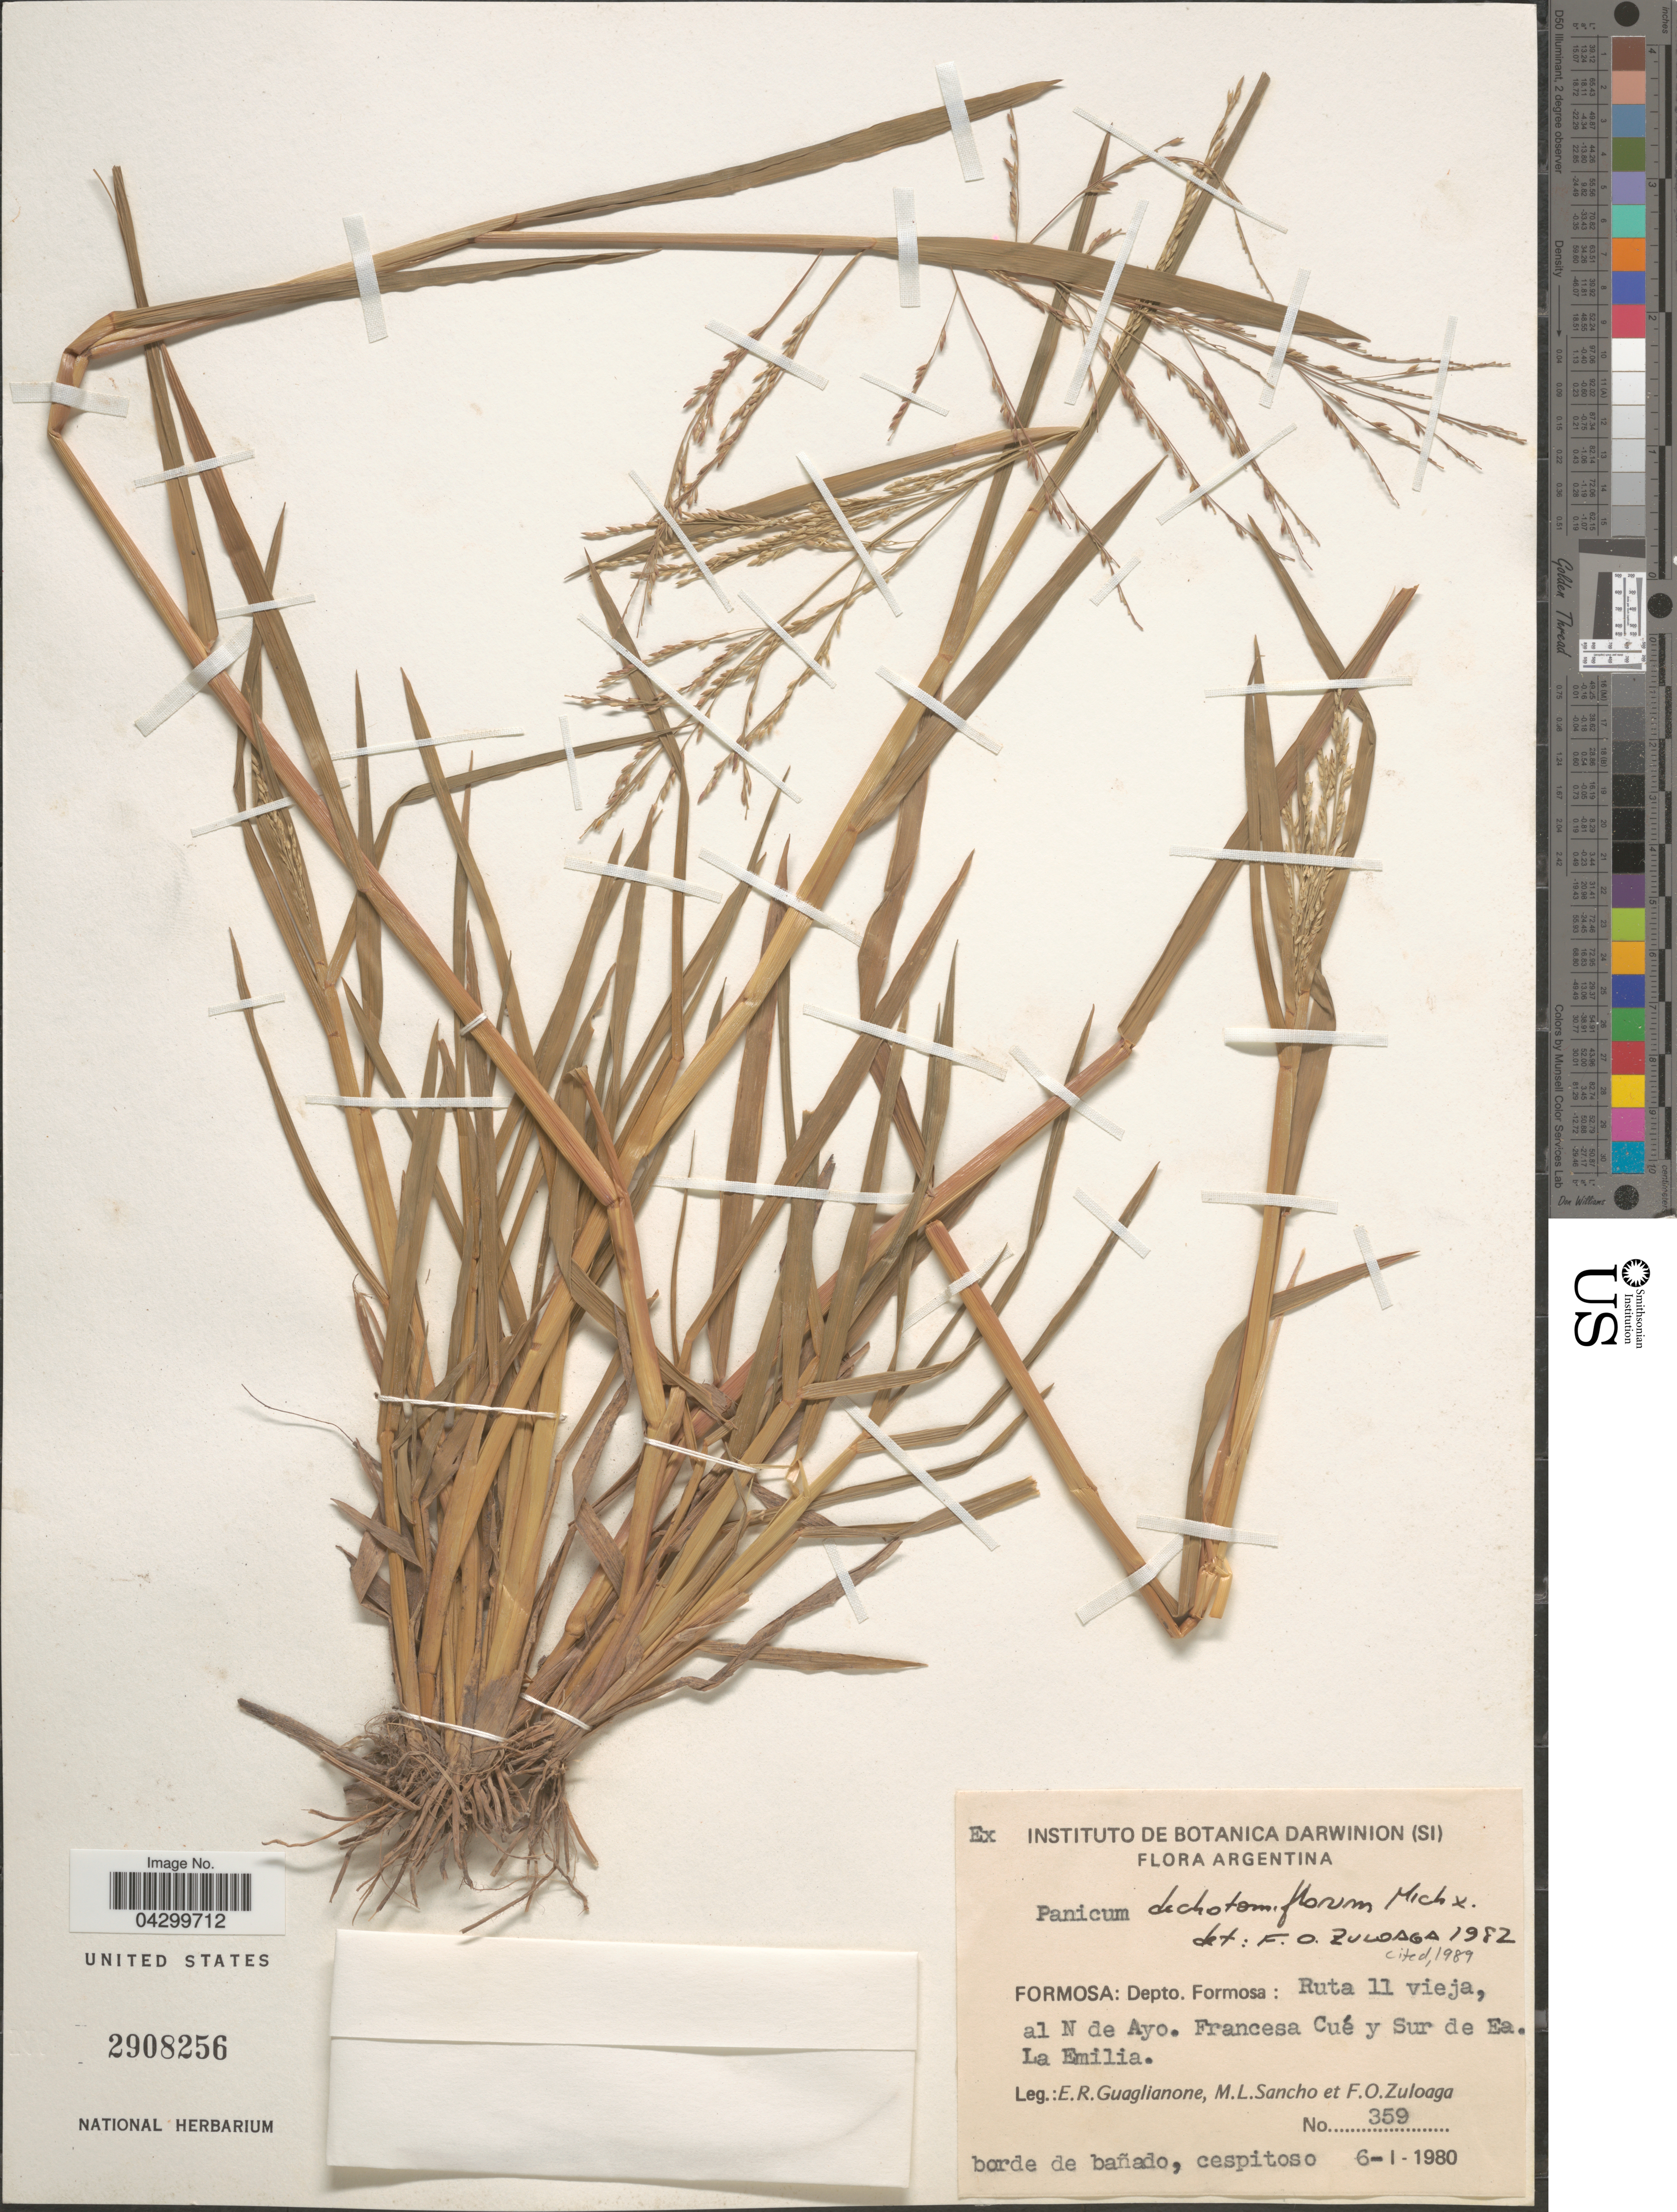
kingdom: Plantae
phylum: Tracheophyta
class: Liliopsida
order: Poales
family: Poaceae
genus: Panicum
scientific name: Panicum dichotomiflorum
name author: Michx.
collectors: E. R. Guaglianone, M. L. Sancho & F. O. Zuloaga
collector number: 359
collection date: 1980-01-06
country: Argentina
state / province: Formosa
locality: Depto. Formosa: Ruta 11 vieja, al N. de Ayo. Francesa Cué y Sur de Ea. La Emilia.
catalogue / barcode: US 2908256